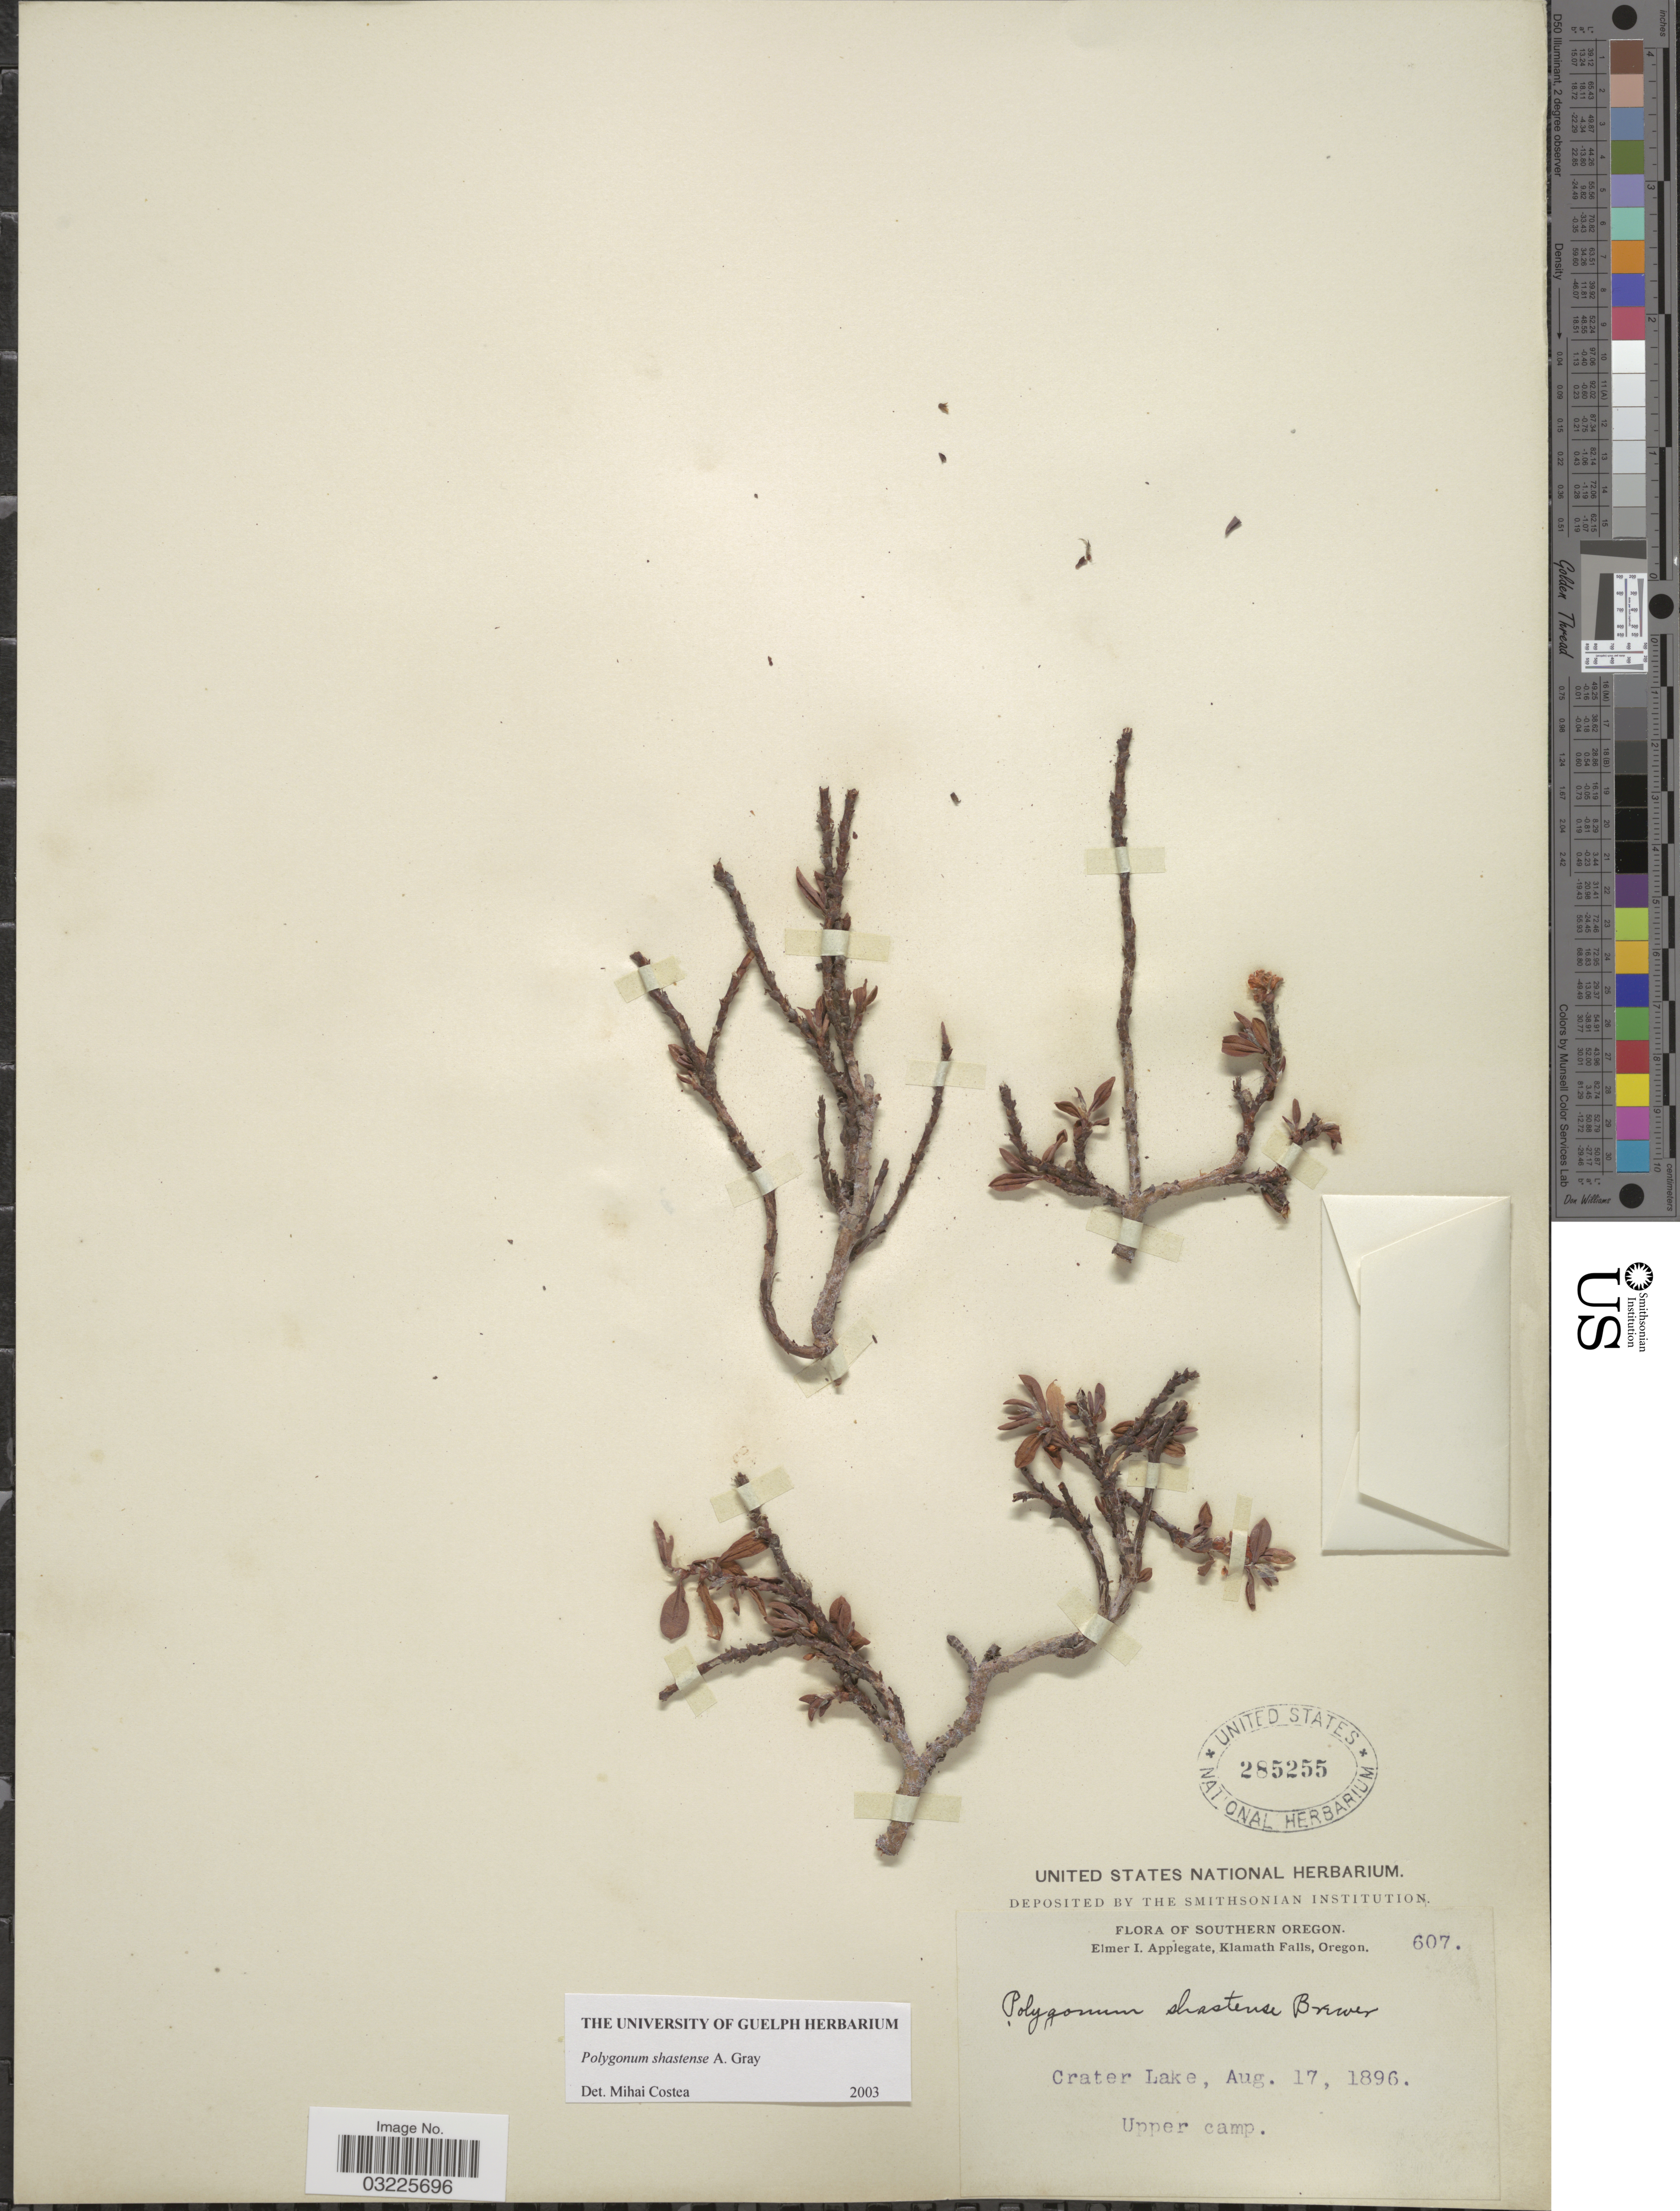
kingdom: Plantae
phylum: Tracheophyta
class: Magnoliopsida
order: Caryophyllales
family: Polygonaceae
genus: Polygonum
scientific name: Polygonum shastense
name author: W.H. Brewer ex A. Gray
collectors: E. I. Applegate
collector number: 607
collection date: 1896-08-17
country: United States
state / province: Oregon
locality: Southern Oregon. Klamath Falls. Crater Lake.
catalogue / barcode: US 285255